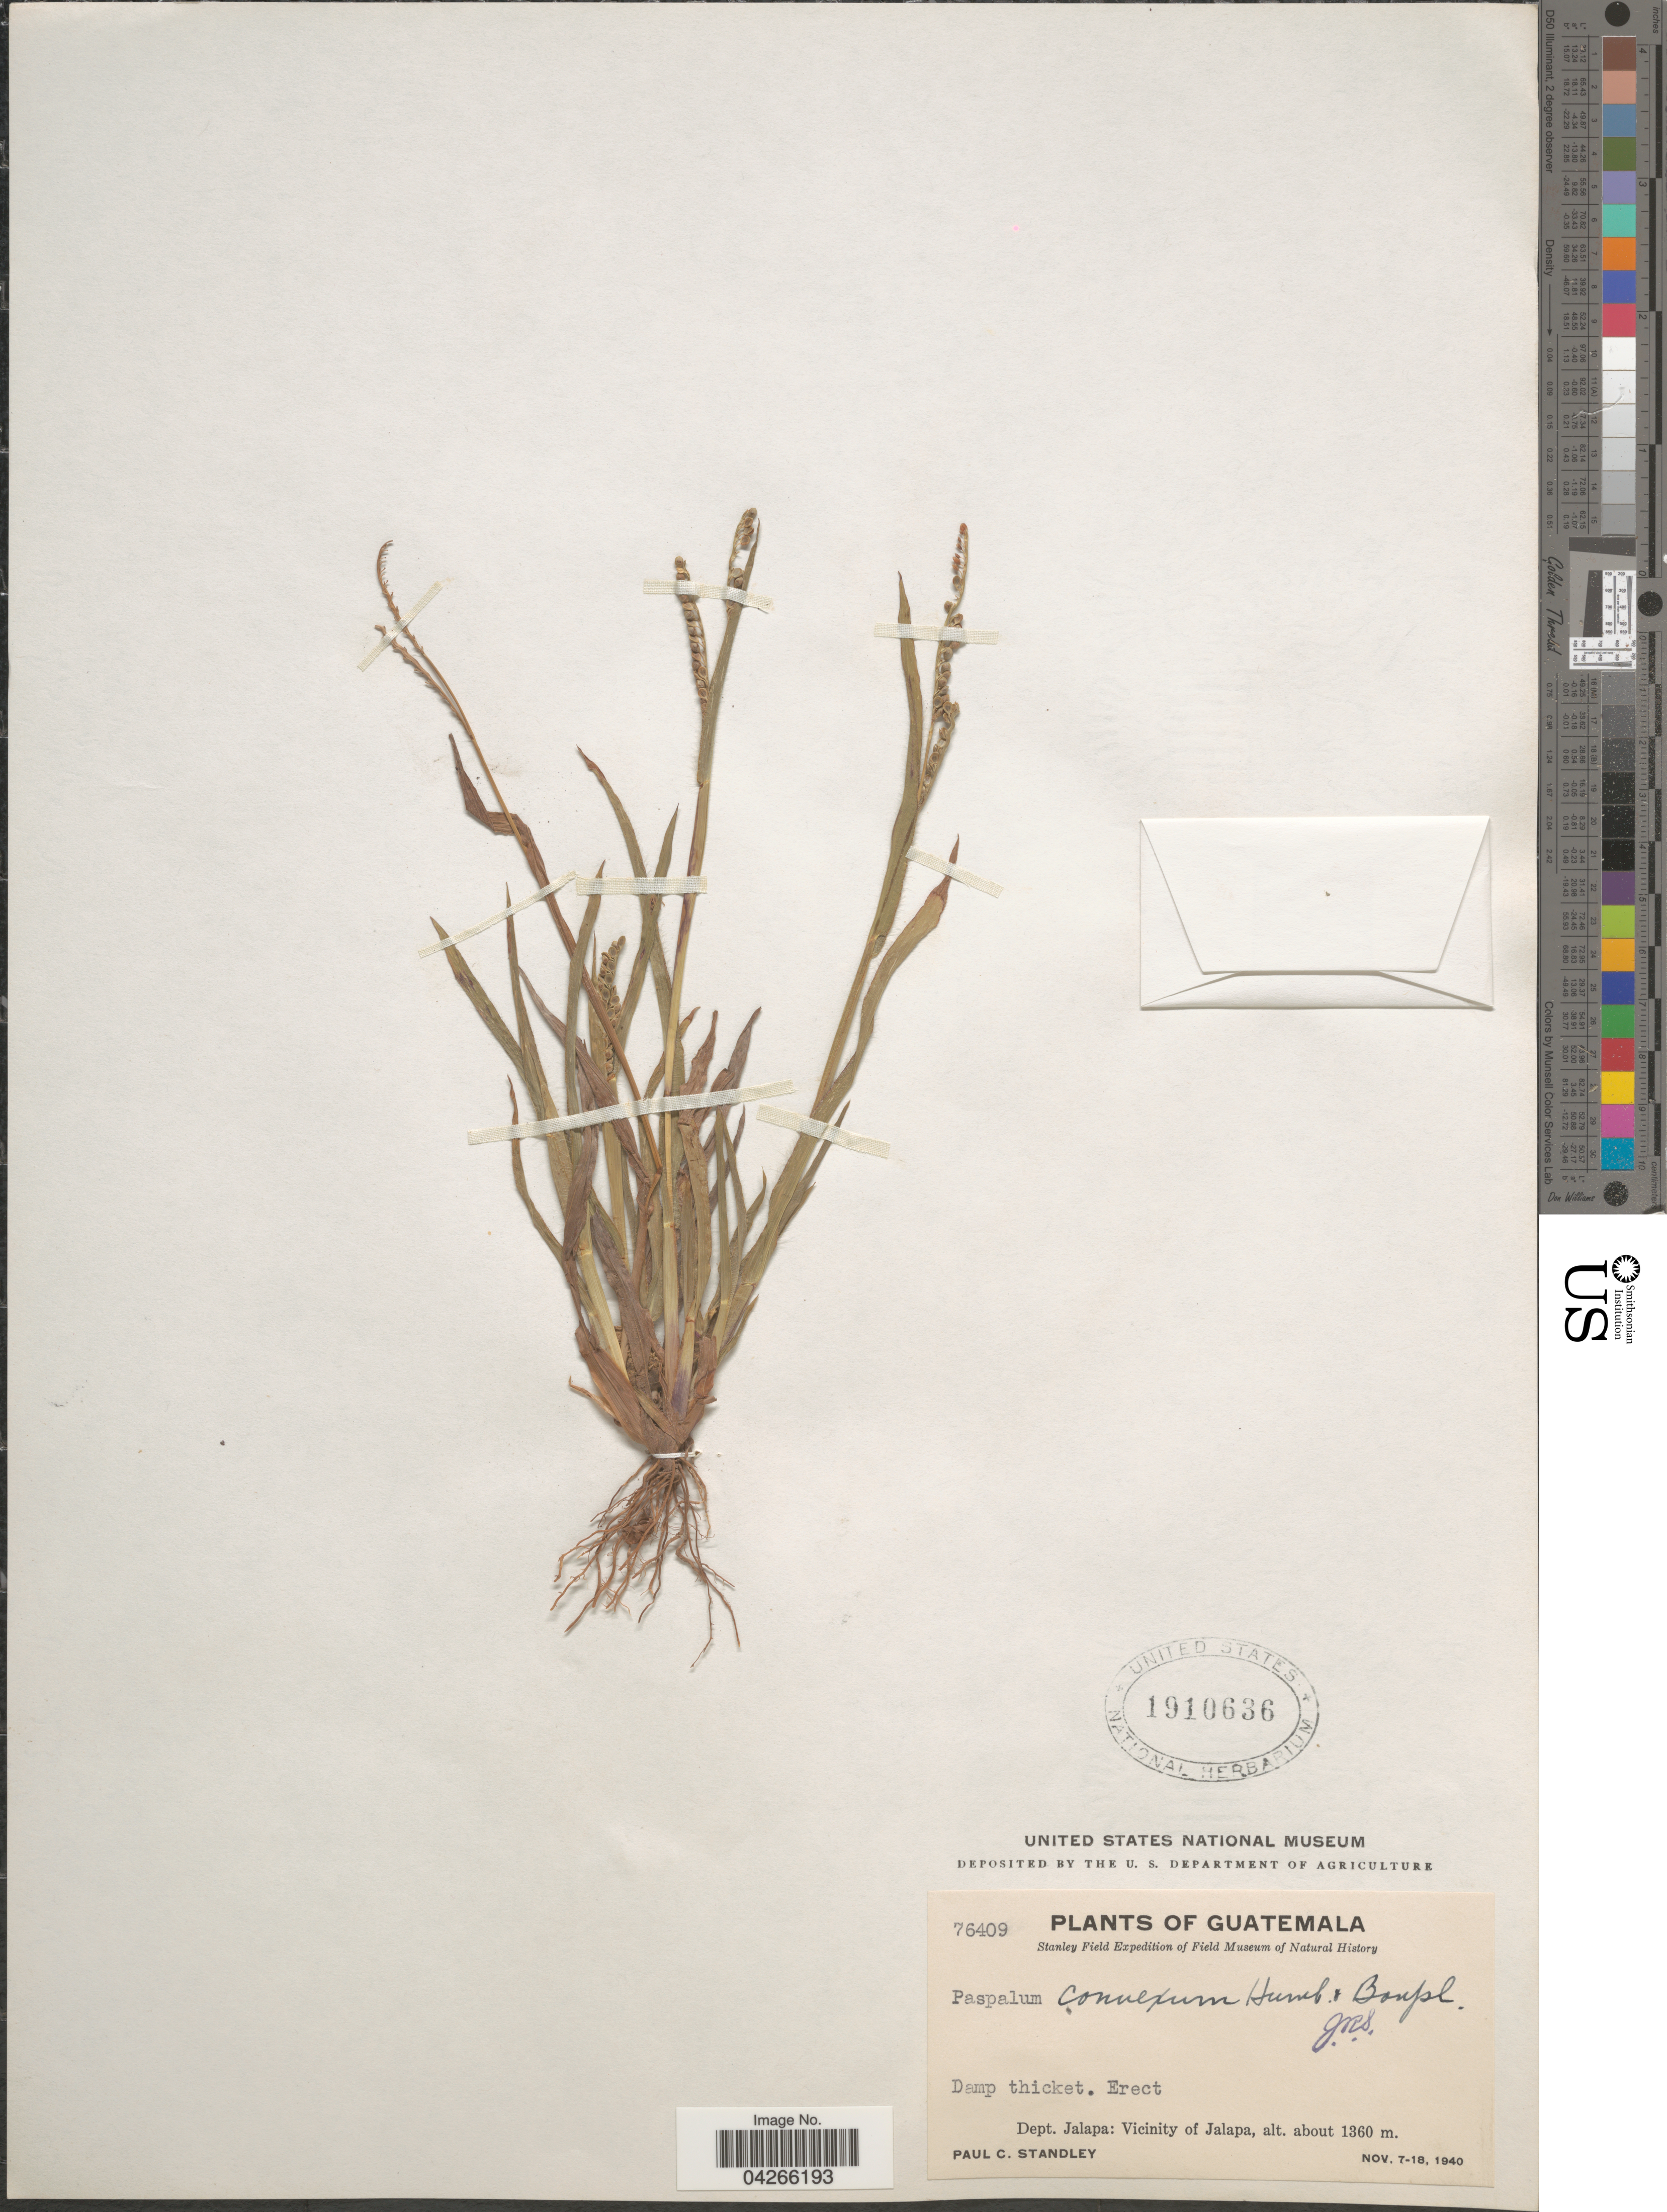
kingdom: Plantae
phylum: Tracheophyta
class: Liliopsida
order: Poales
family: Poaceae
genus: Paspalum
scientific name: Paspalum convexum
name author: Humb. & Bonpl. ex Flüggé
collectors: P. C. Standley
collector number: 76409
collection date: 1940-11-07/1940-11-18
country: Guatemala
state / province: Jalapa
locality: Stanley Field Expedition. Dept. Jalapa: Vicinity of Jalapa.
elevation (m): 1360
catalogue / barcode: US 1910636